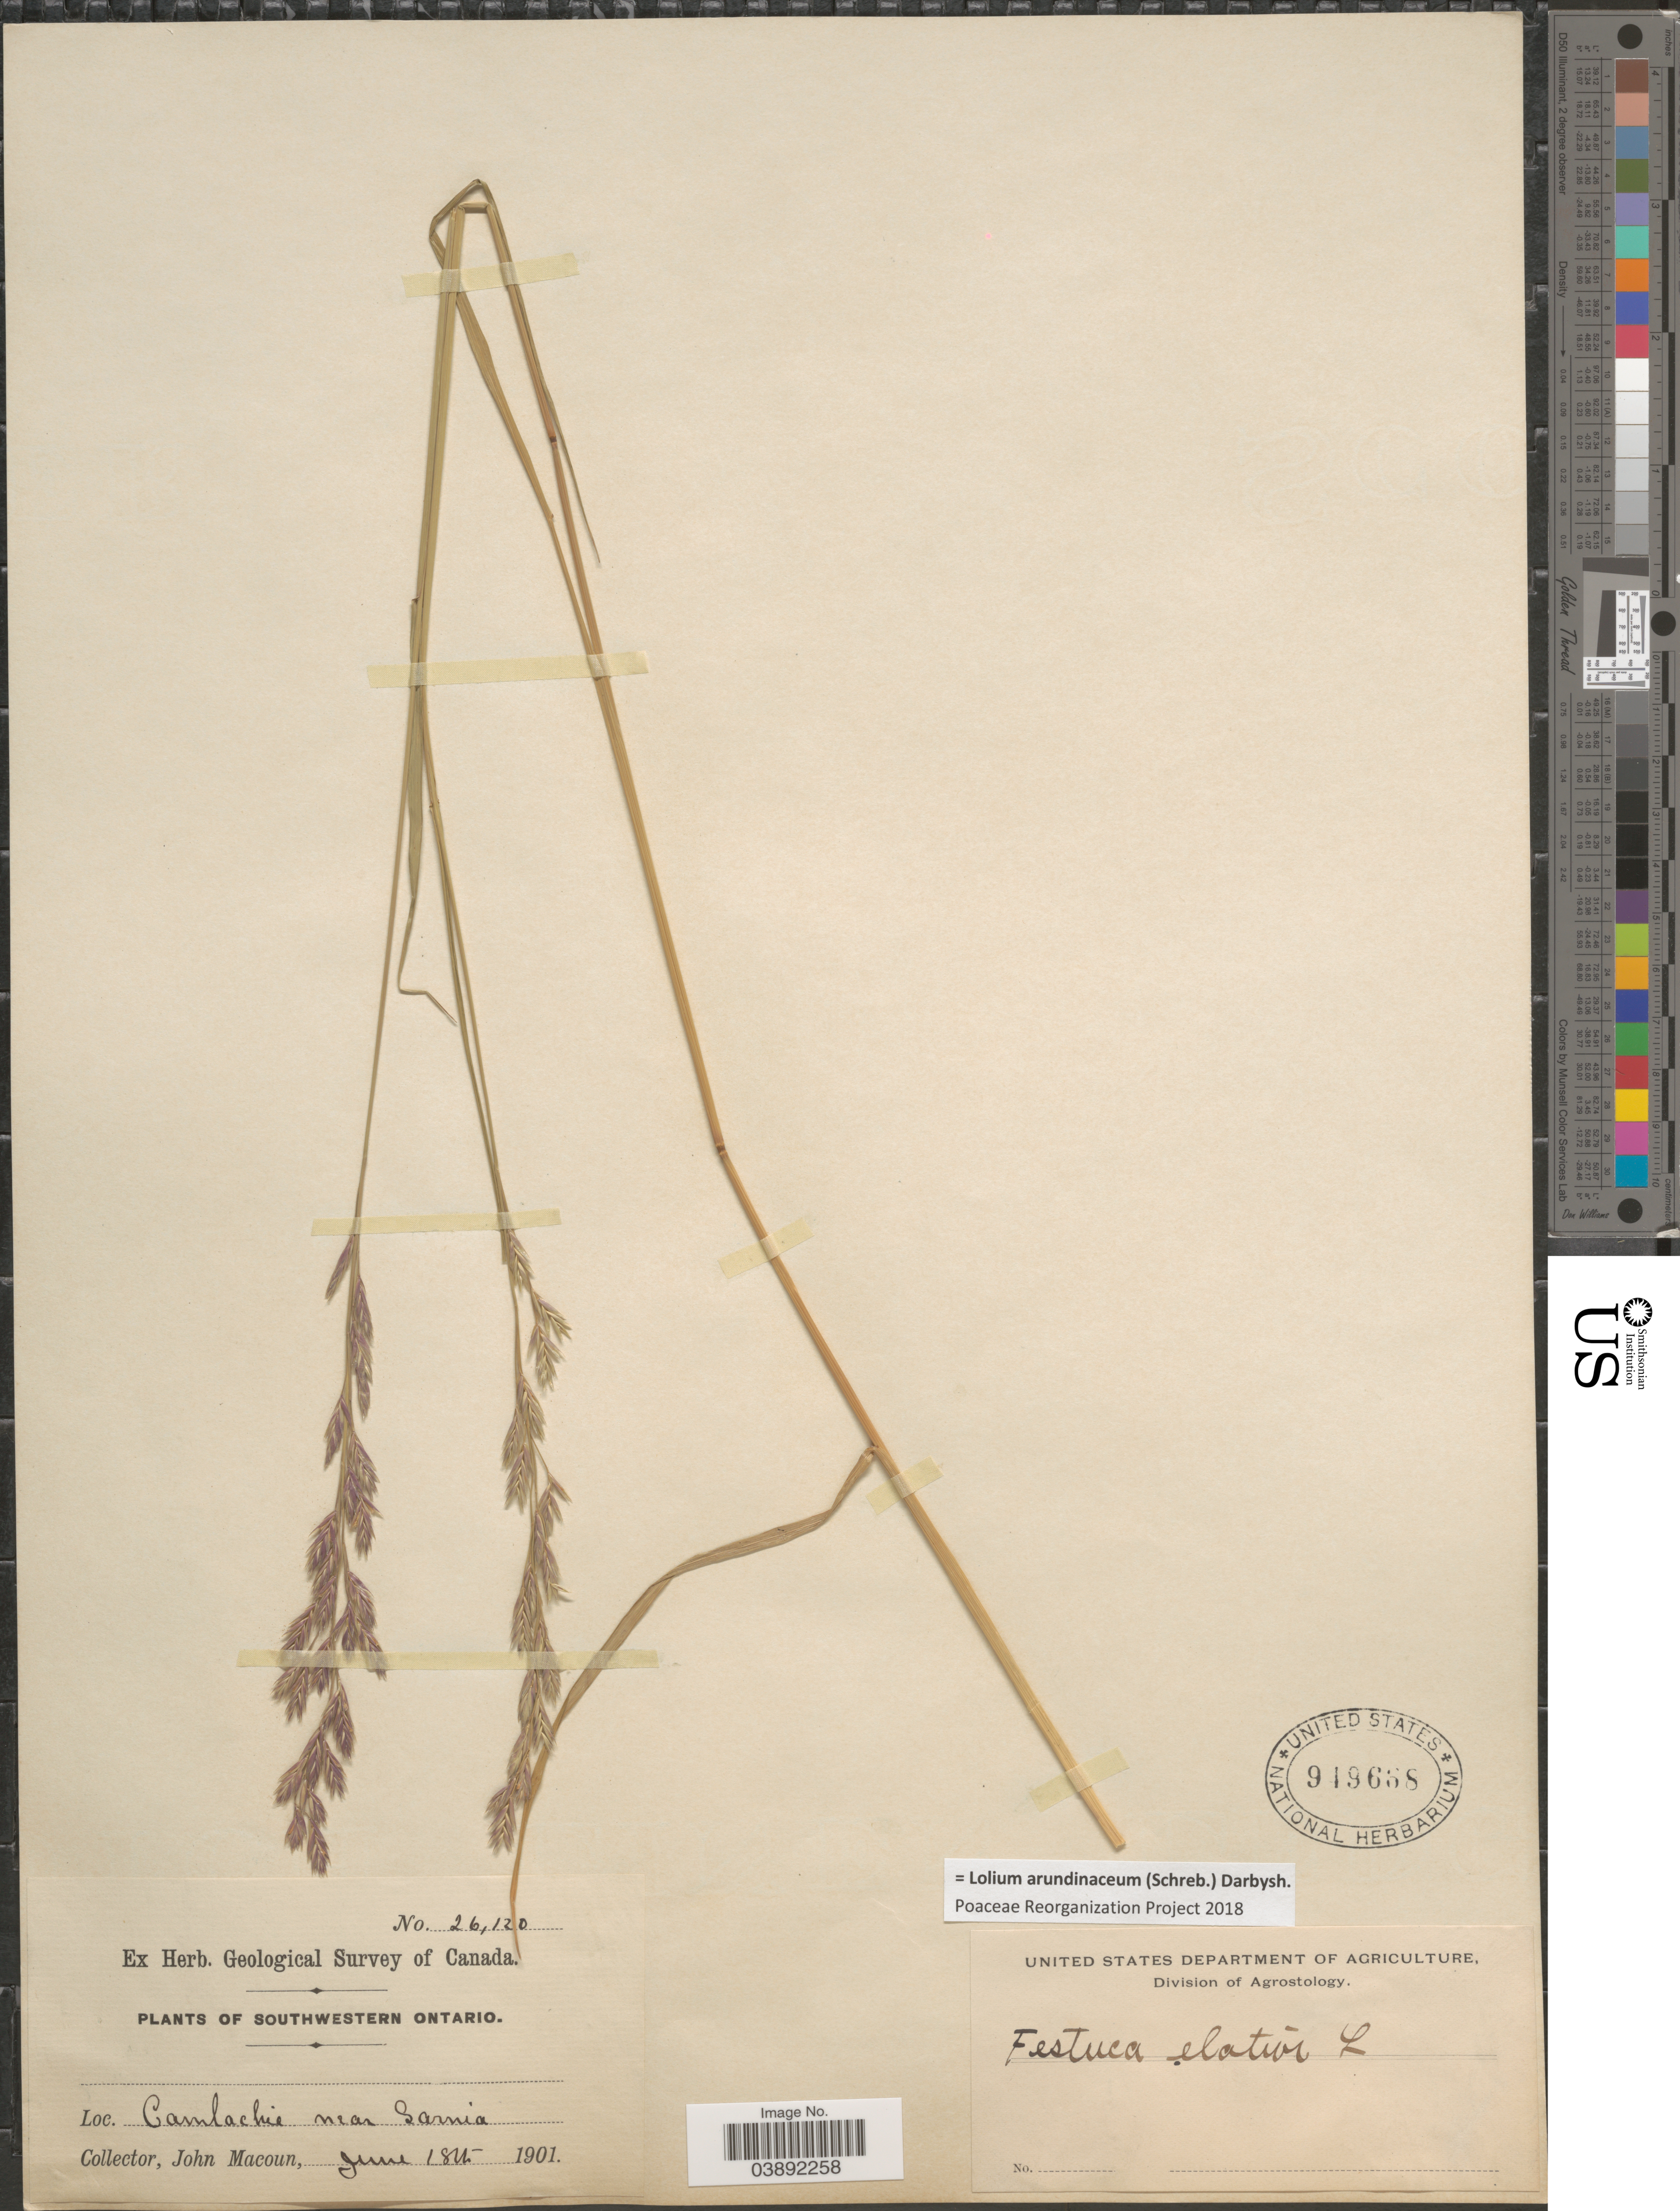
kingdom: Plantae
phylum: Tracheophyta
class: Liliopsida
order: Poales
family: Poaceae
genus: Lolium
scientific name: Lolium arundinaceum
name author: (Schreb.) Darbysh.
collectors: J. Macoun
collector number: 26120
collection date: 1901-06-18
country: Canada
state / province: Ontario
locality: Southwestern Ontario. Camlachie near Sarnia.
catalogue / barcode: US 949668